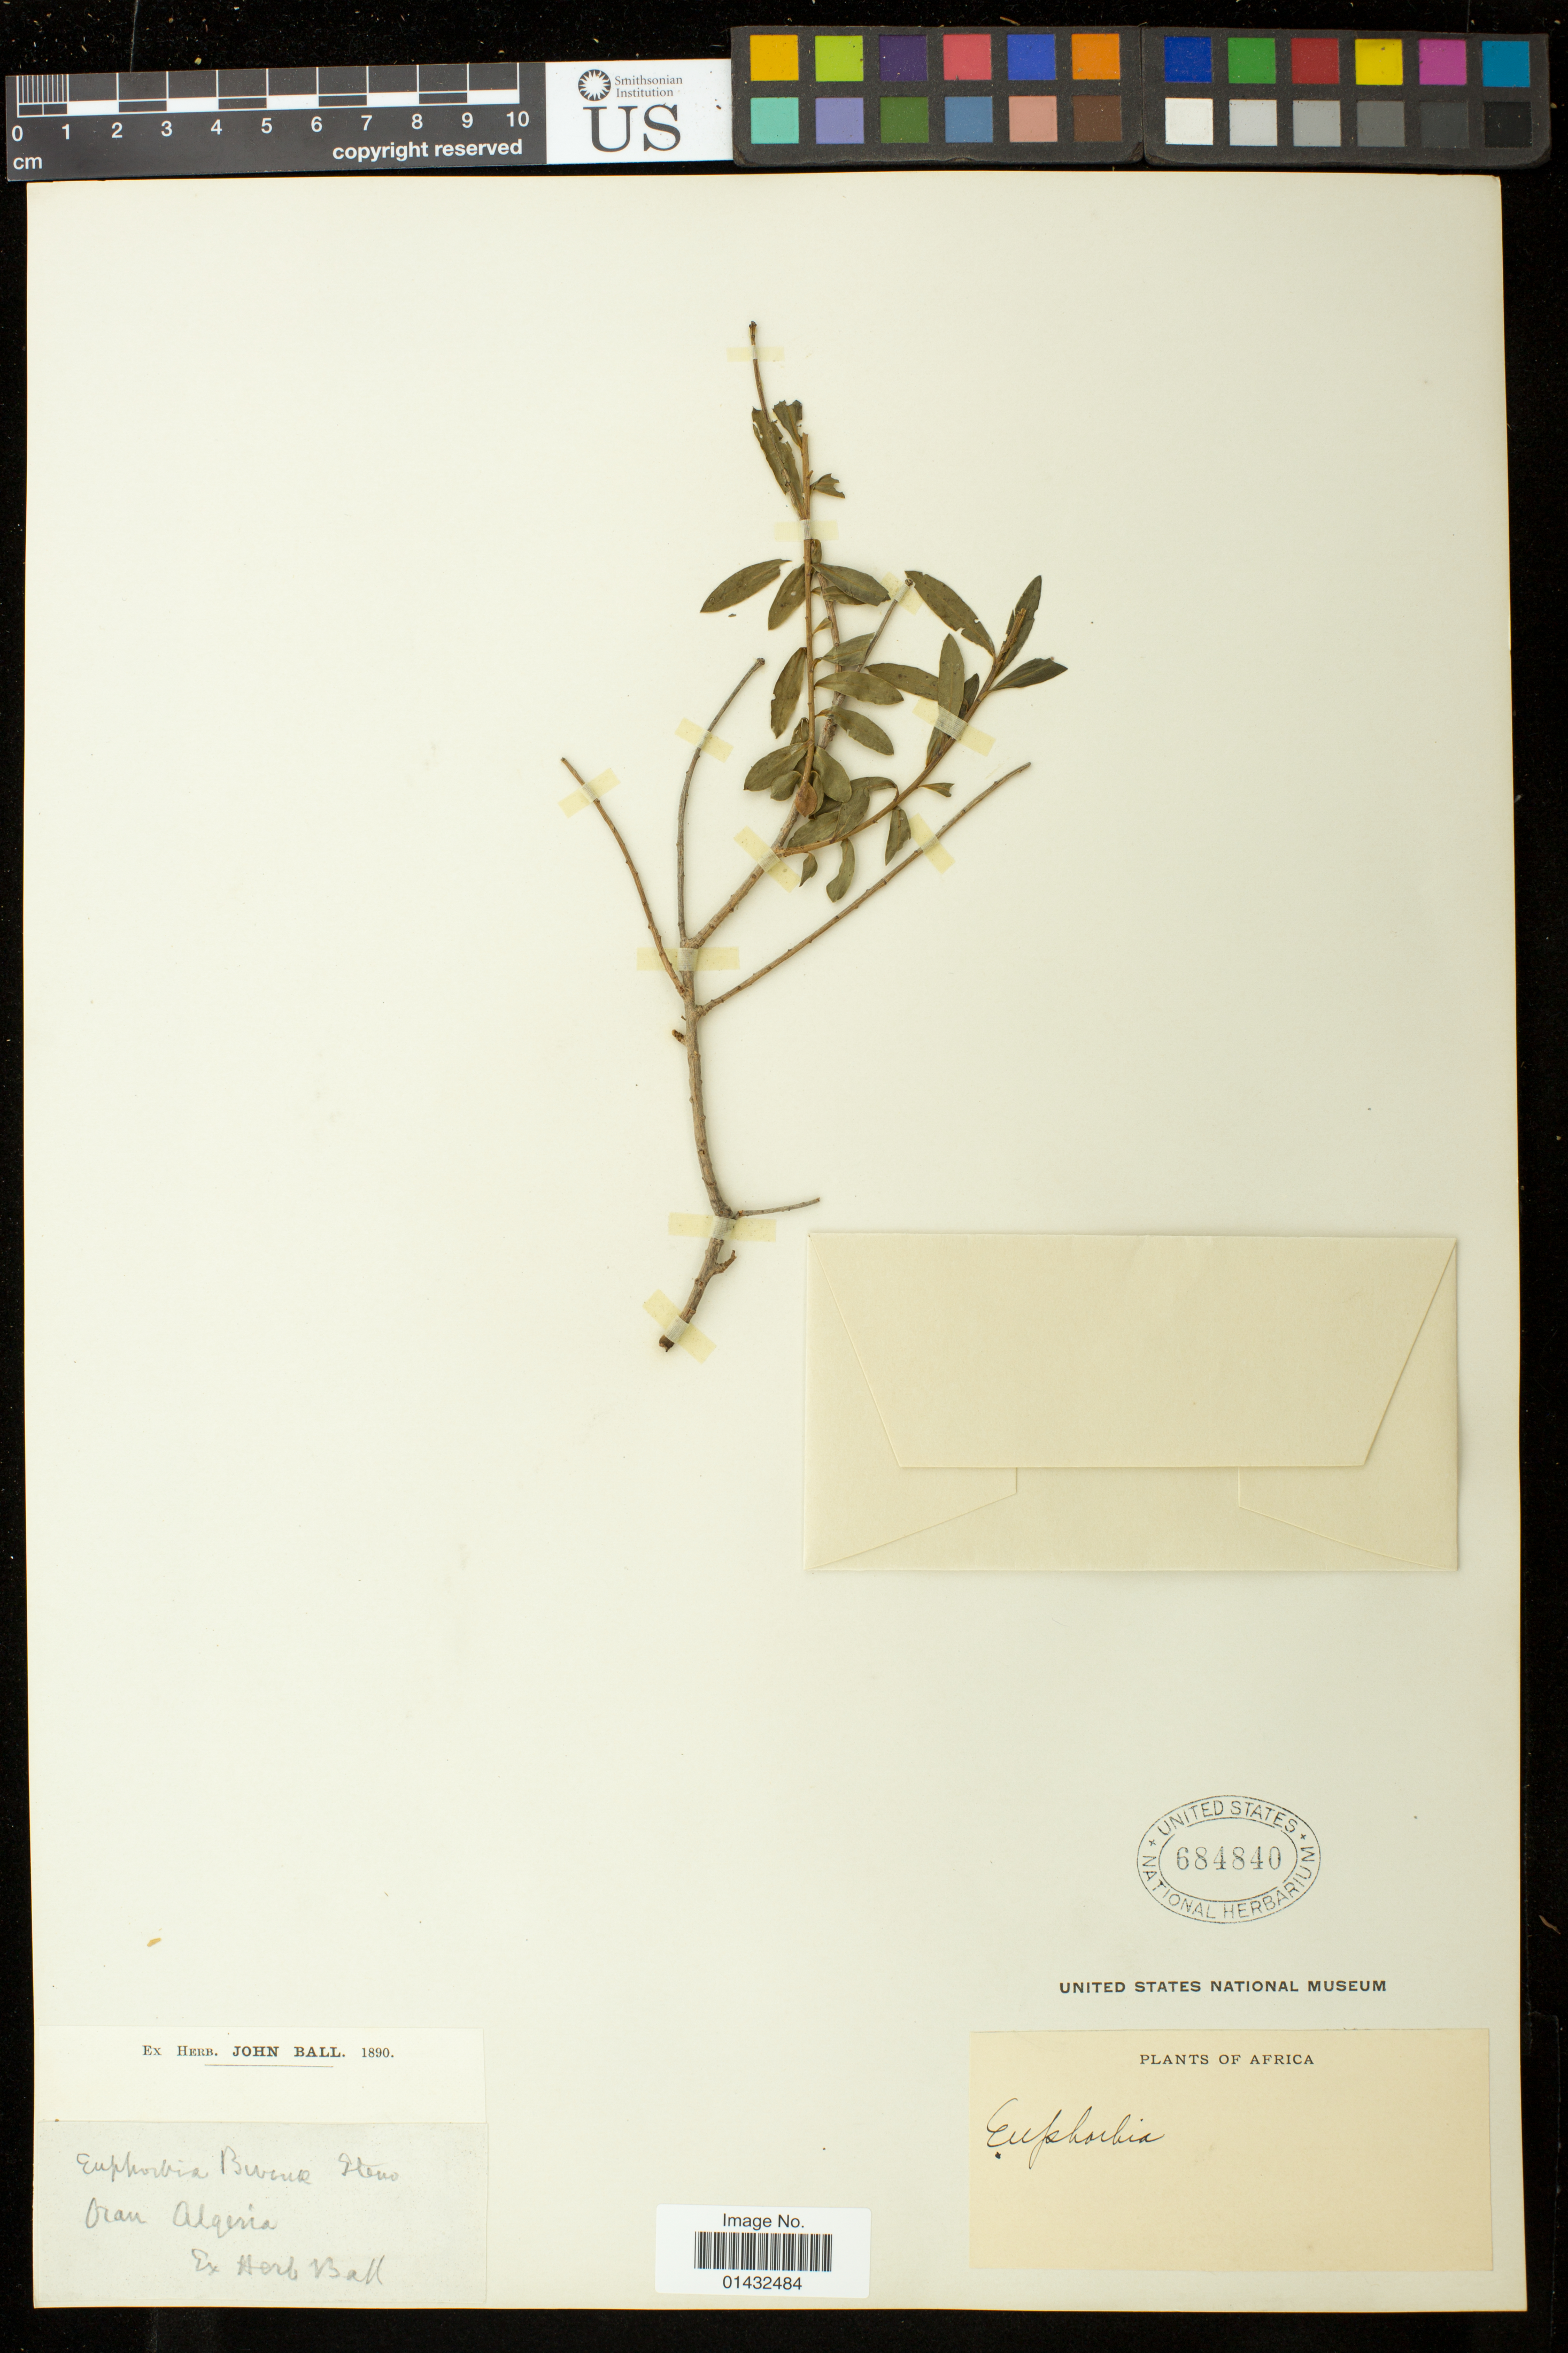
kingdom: Plantae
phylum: Tracheophyta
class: Magnoliopsida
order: Malpighiales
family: Euphorbiaceae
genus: Euphorbia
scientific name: Euphorbia sp.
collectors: ex herb. John Ball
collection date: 1890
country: Algeria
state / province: Oran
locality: Oran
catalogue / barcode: US 684840